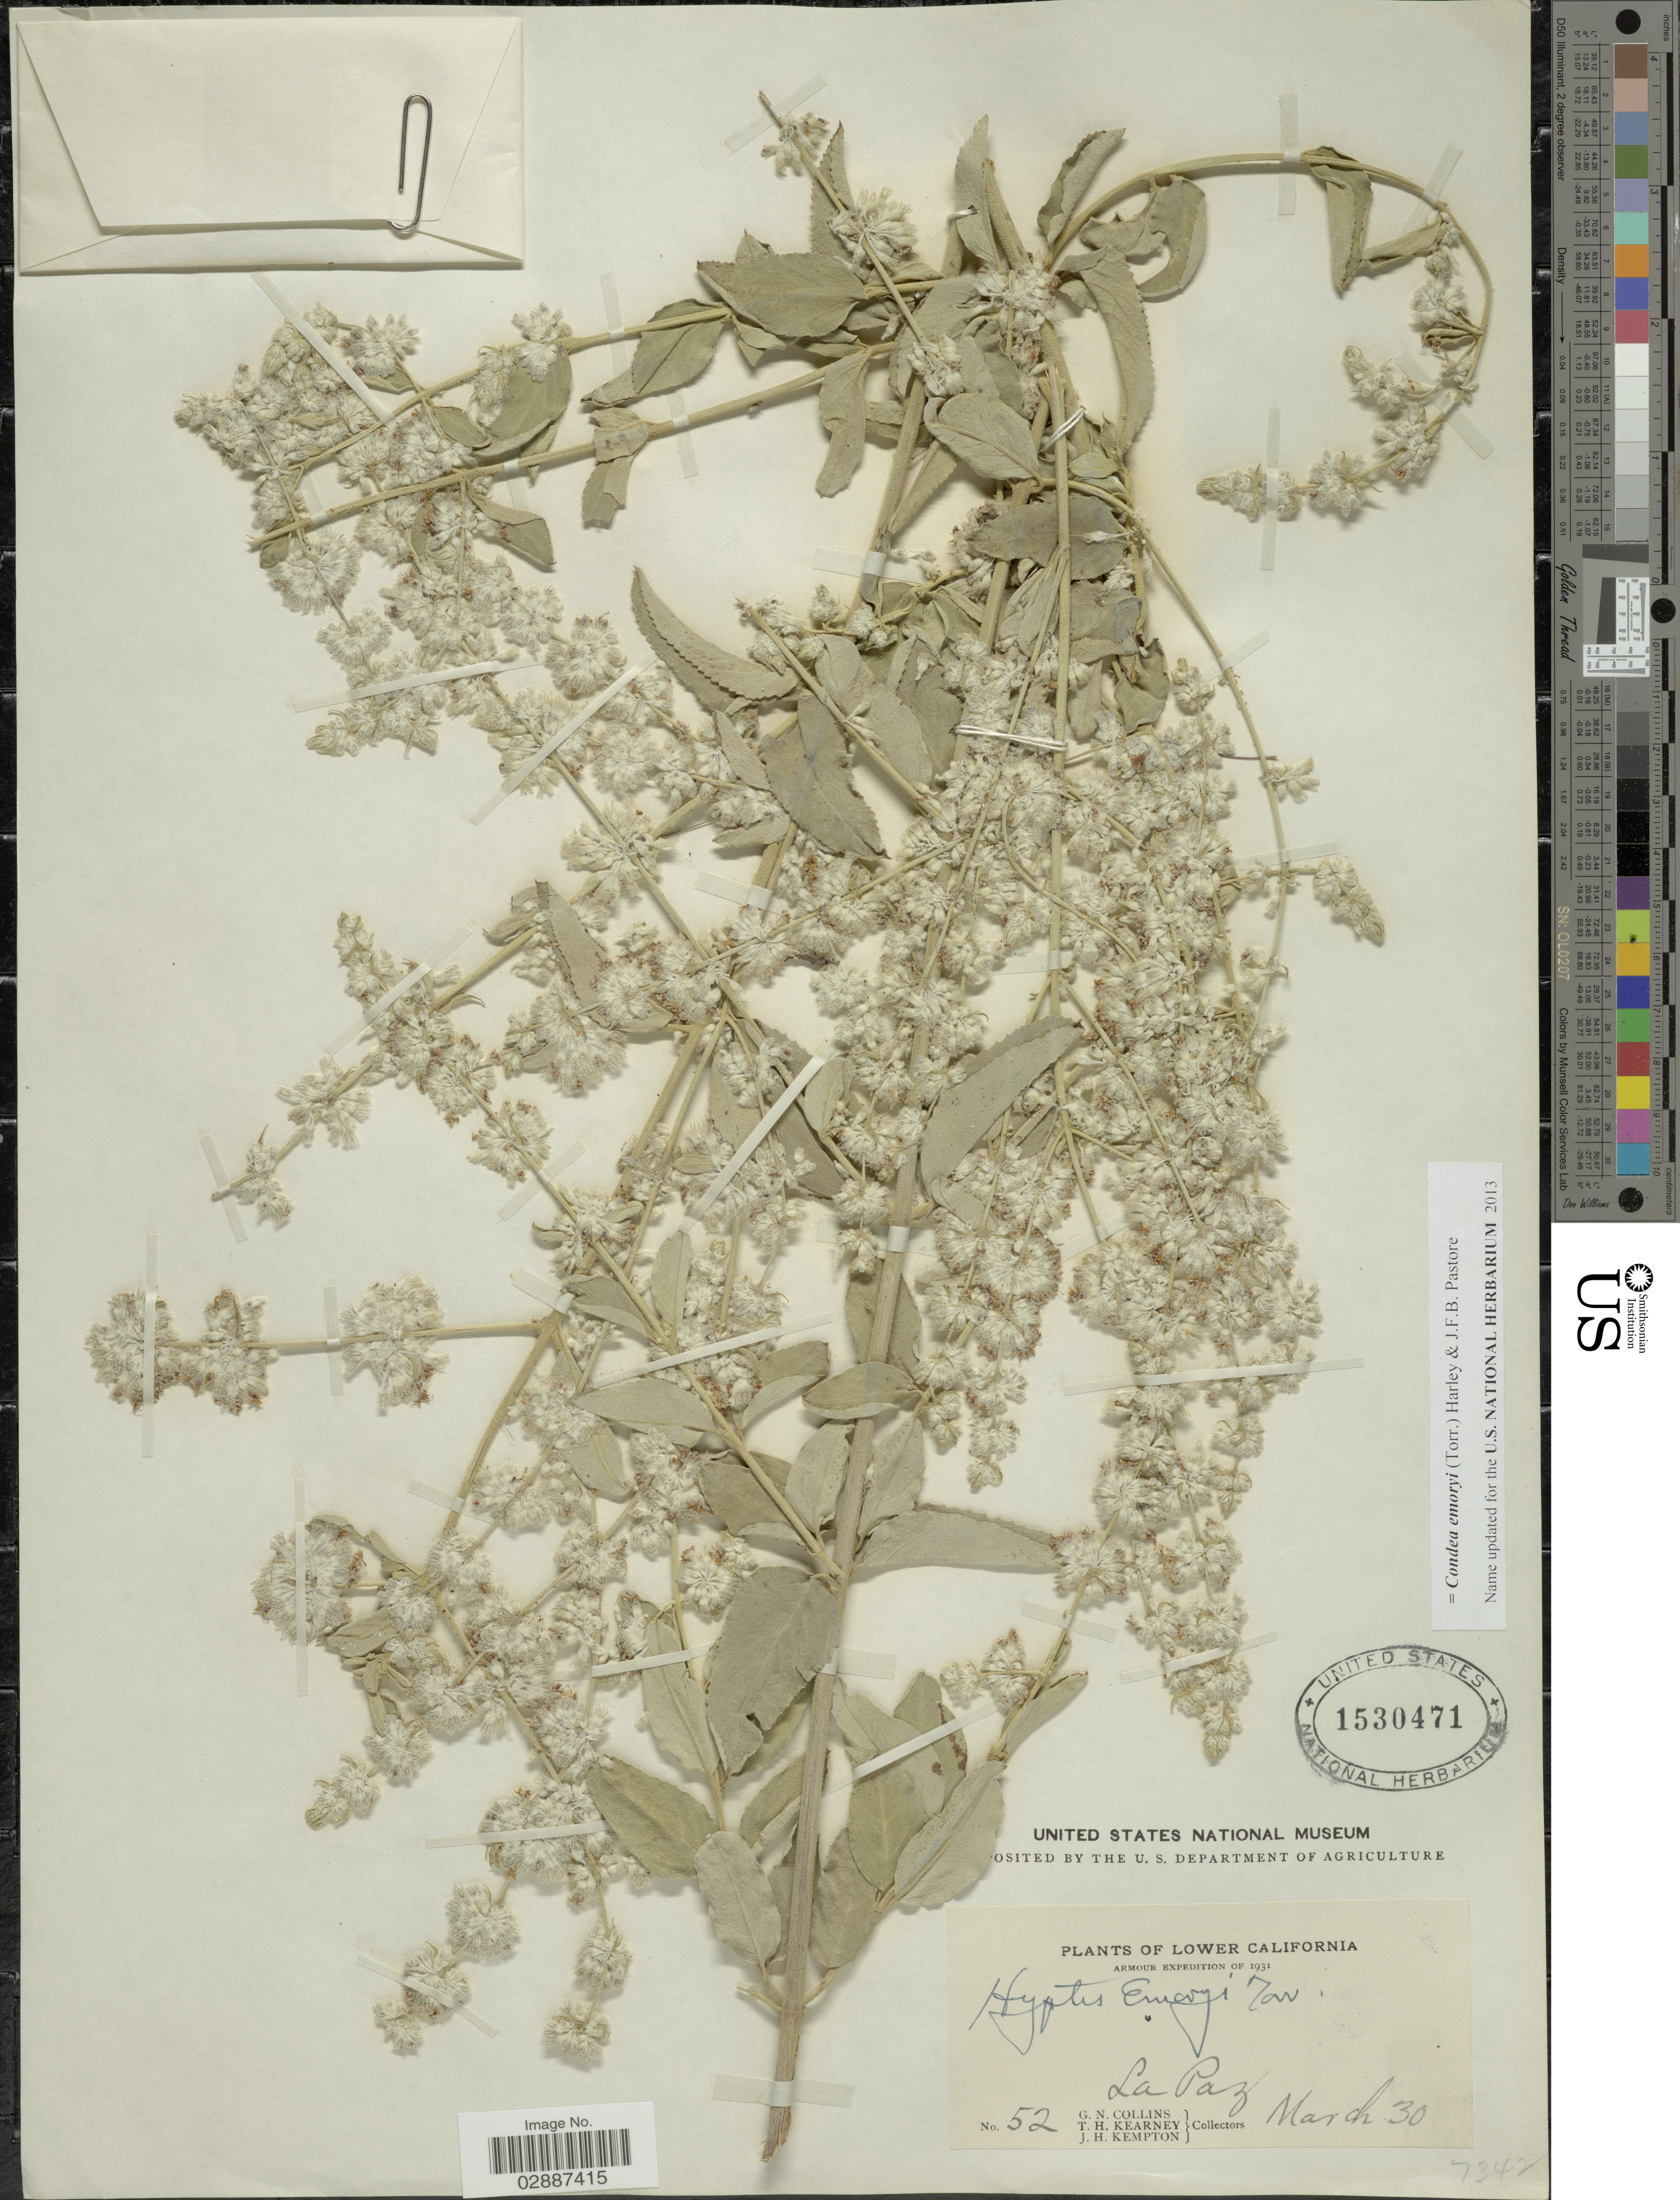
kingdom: Plantae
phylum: Tracheophyta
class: Magnoliopsida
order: Lamiales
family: Lamiaceae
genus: Condea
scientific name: Condea emoryi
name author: (Torr.) Harley & J.F.B. Pastore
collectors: G. Collins, T. H. Kearney & J. H. Kempton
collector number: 52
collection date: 1931-03-30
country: Mexico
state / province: Baja California Sur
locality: La Paz.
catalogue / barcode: US 1530471